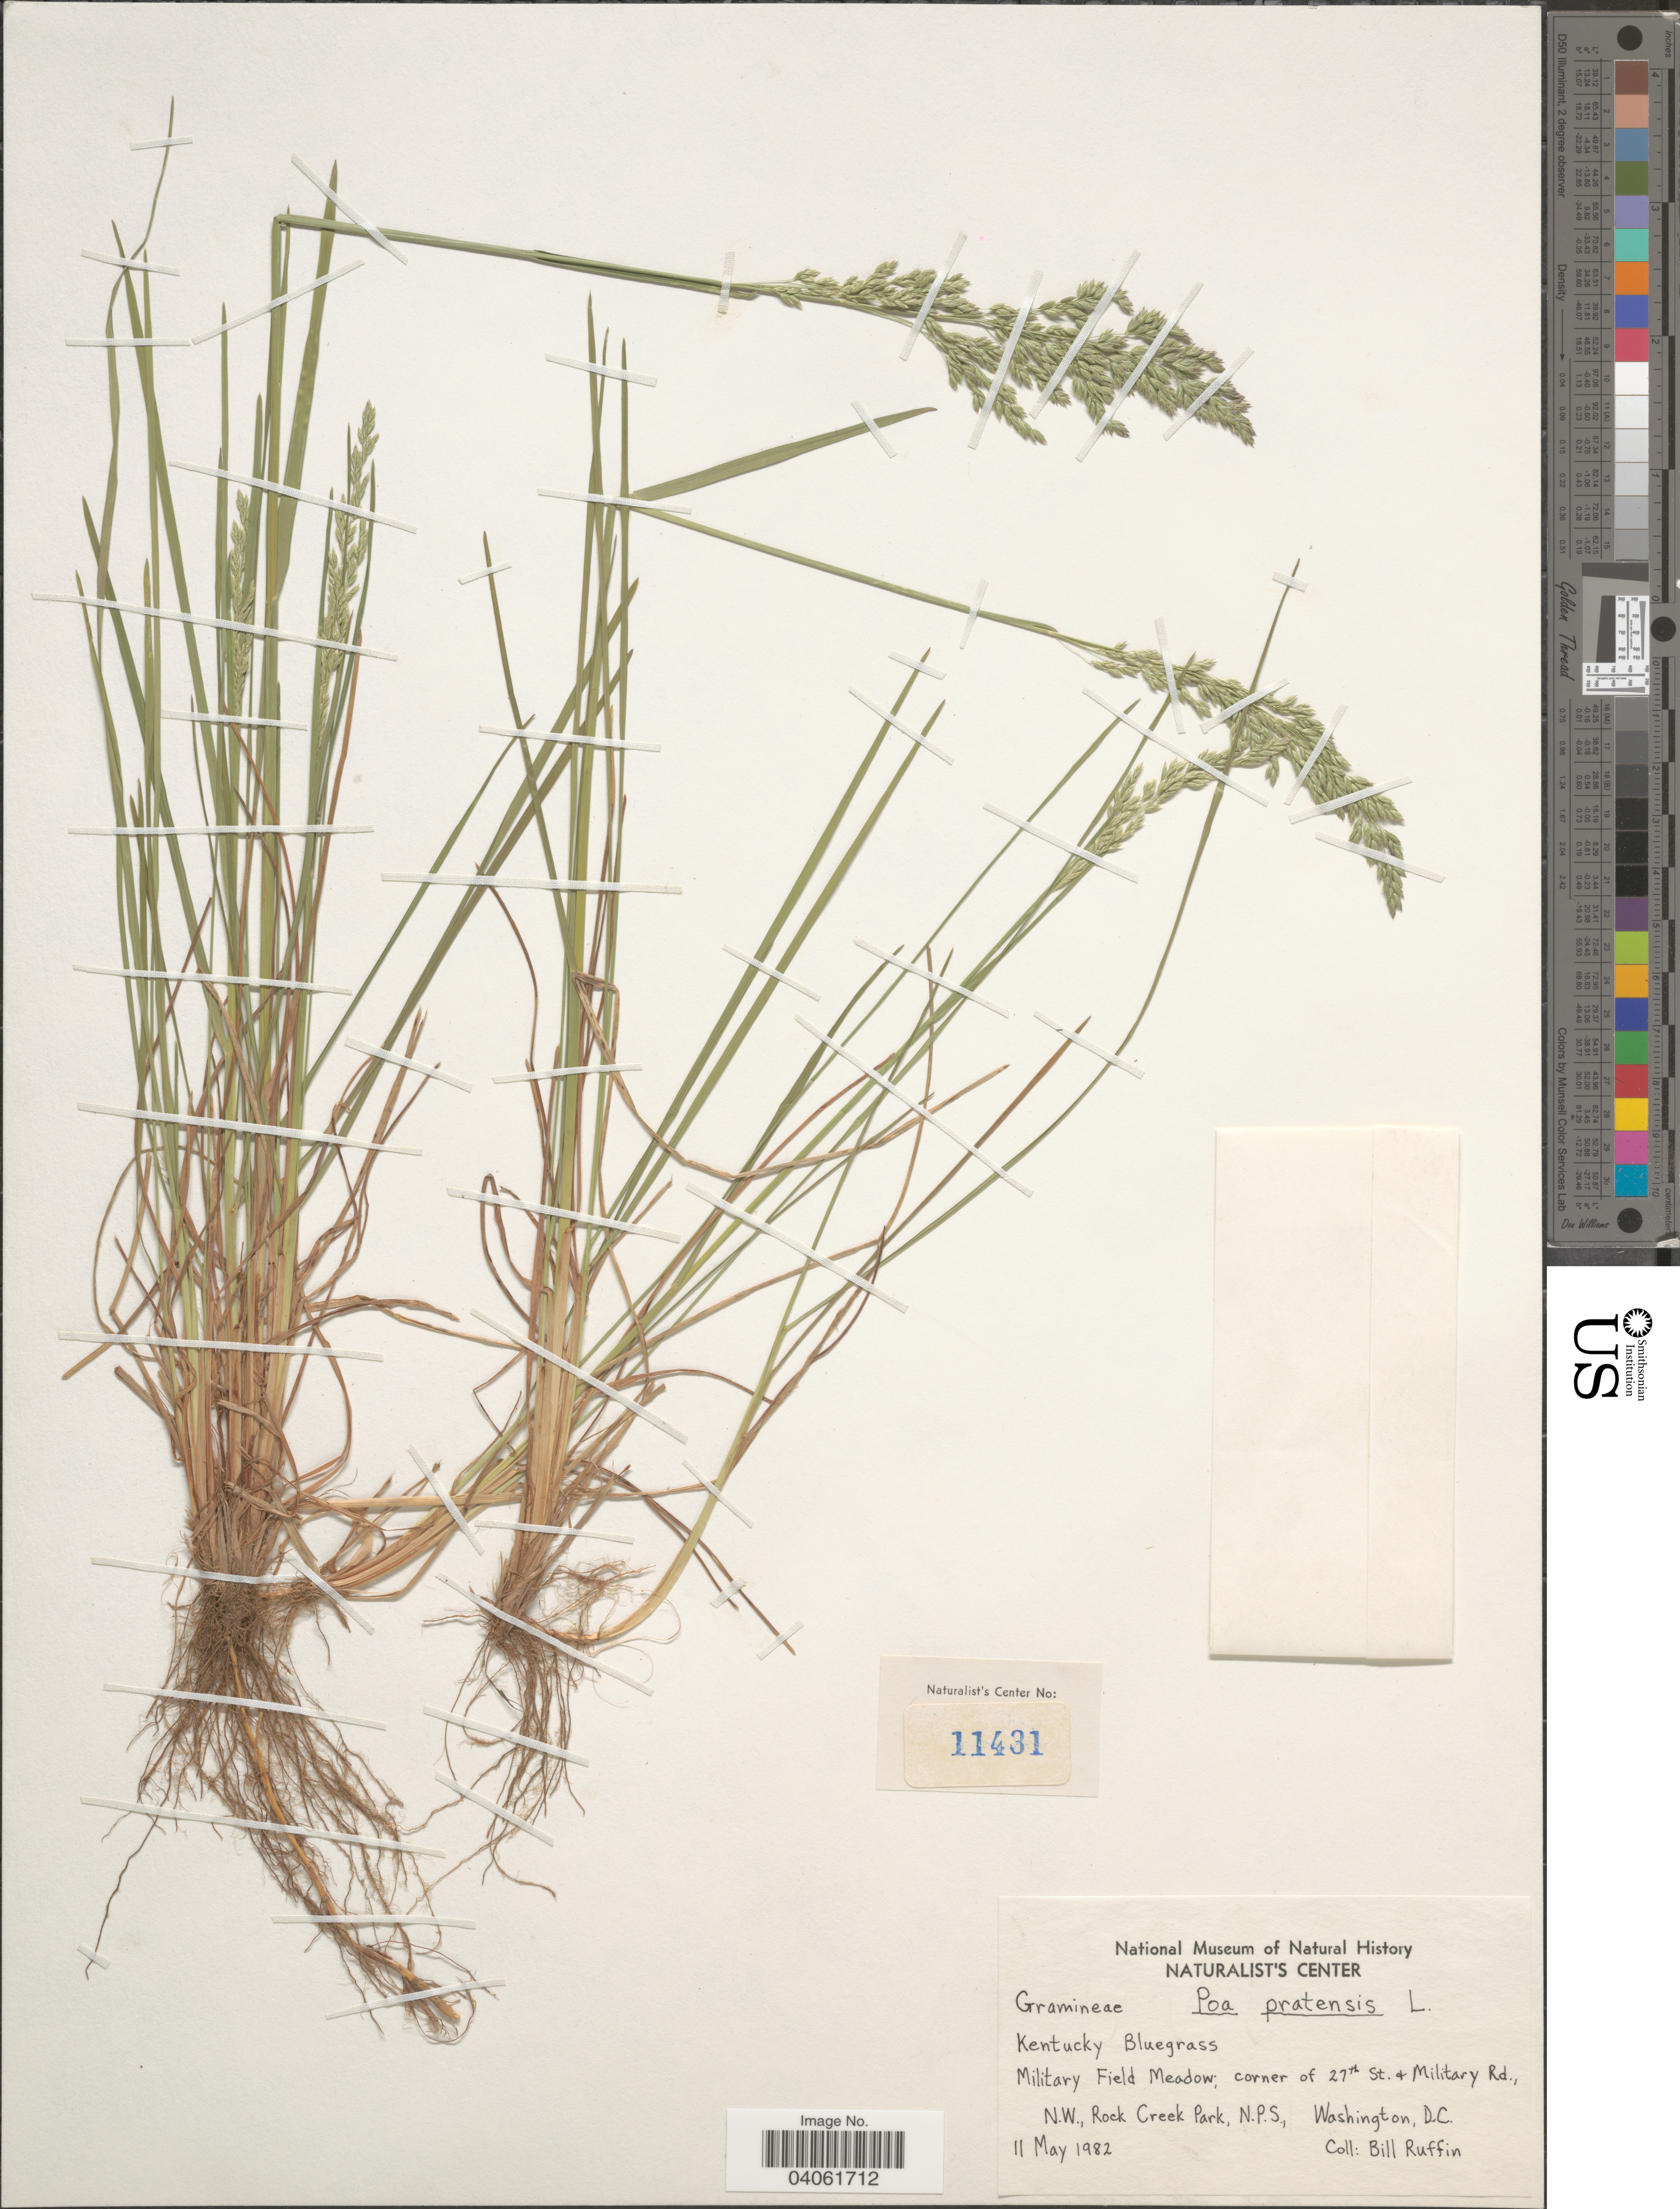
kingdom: Plantae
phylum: Tracheophyta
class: Liliopsida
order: Poales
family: Poaceae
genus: Poa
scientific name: Poa pratensis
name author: L.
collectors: B. Ruffin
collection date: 1982-05-11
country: United States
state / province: District of Columbia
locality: Military Field Meadow; corner of 27th St. + Military Rd., N.W., Rock Creek Park, N.P.S., Washington, D.C.